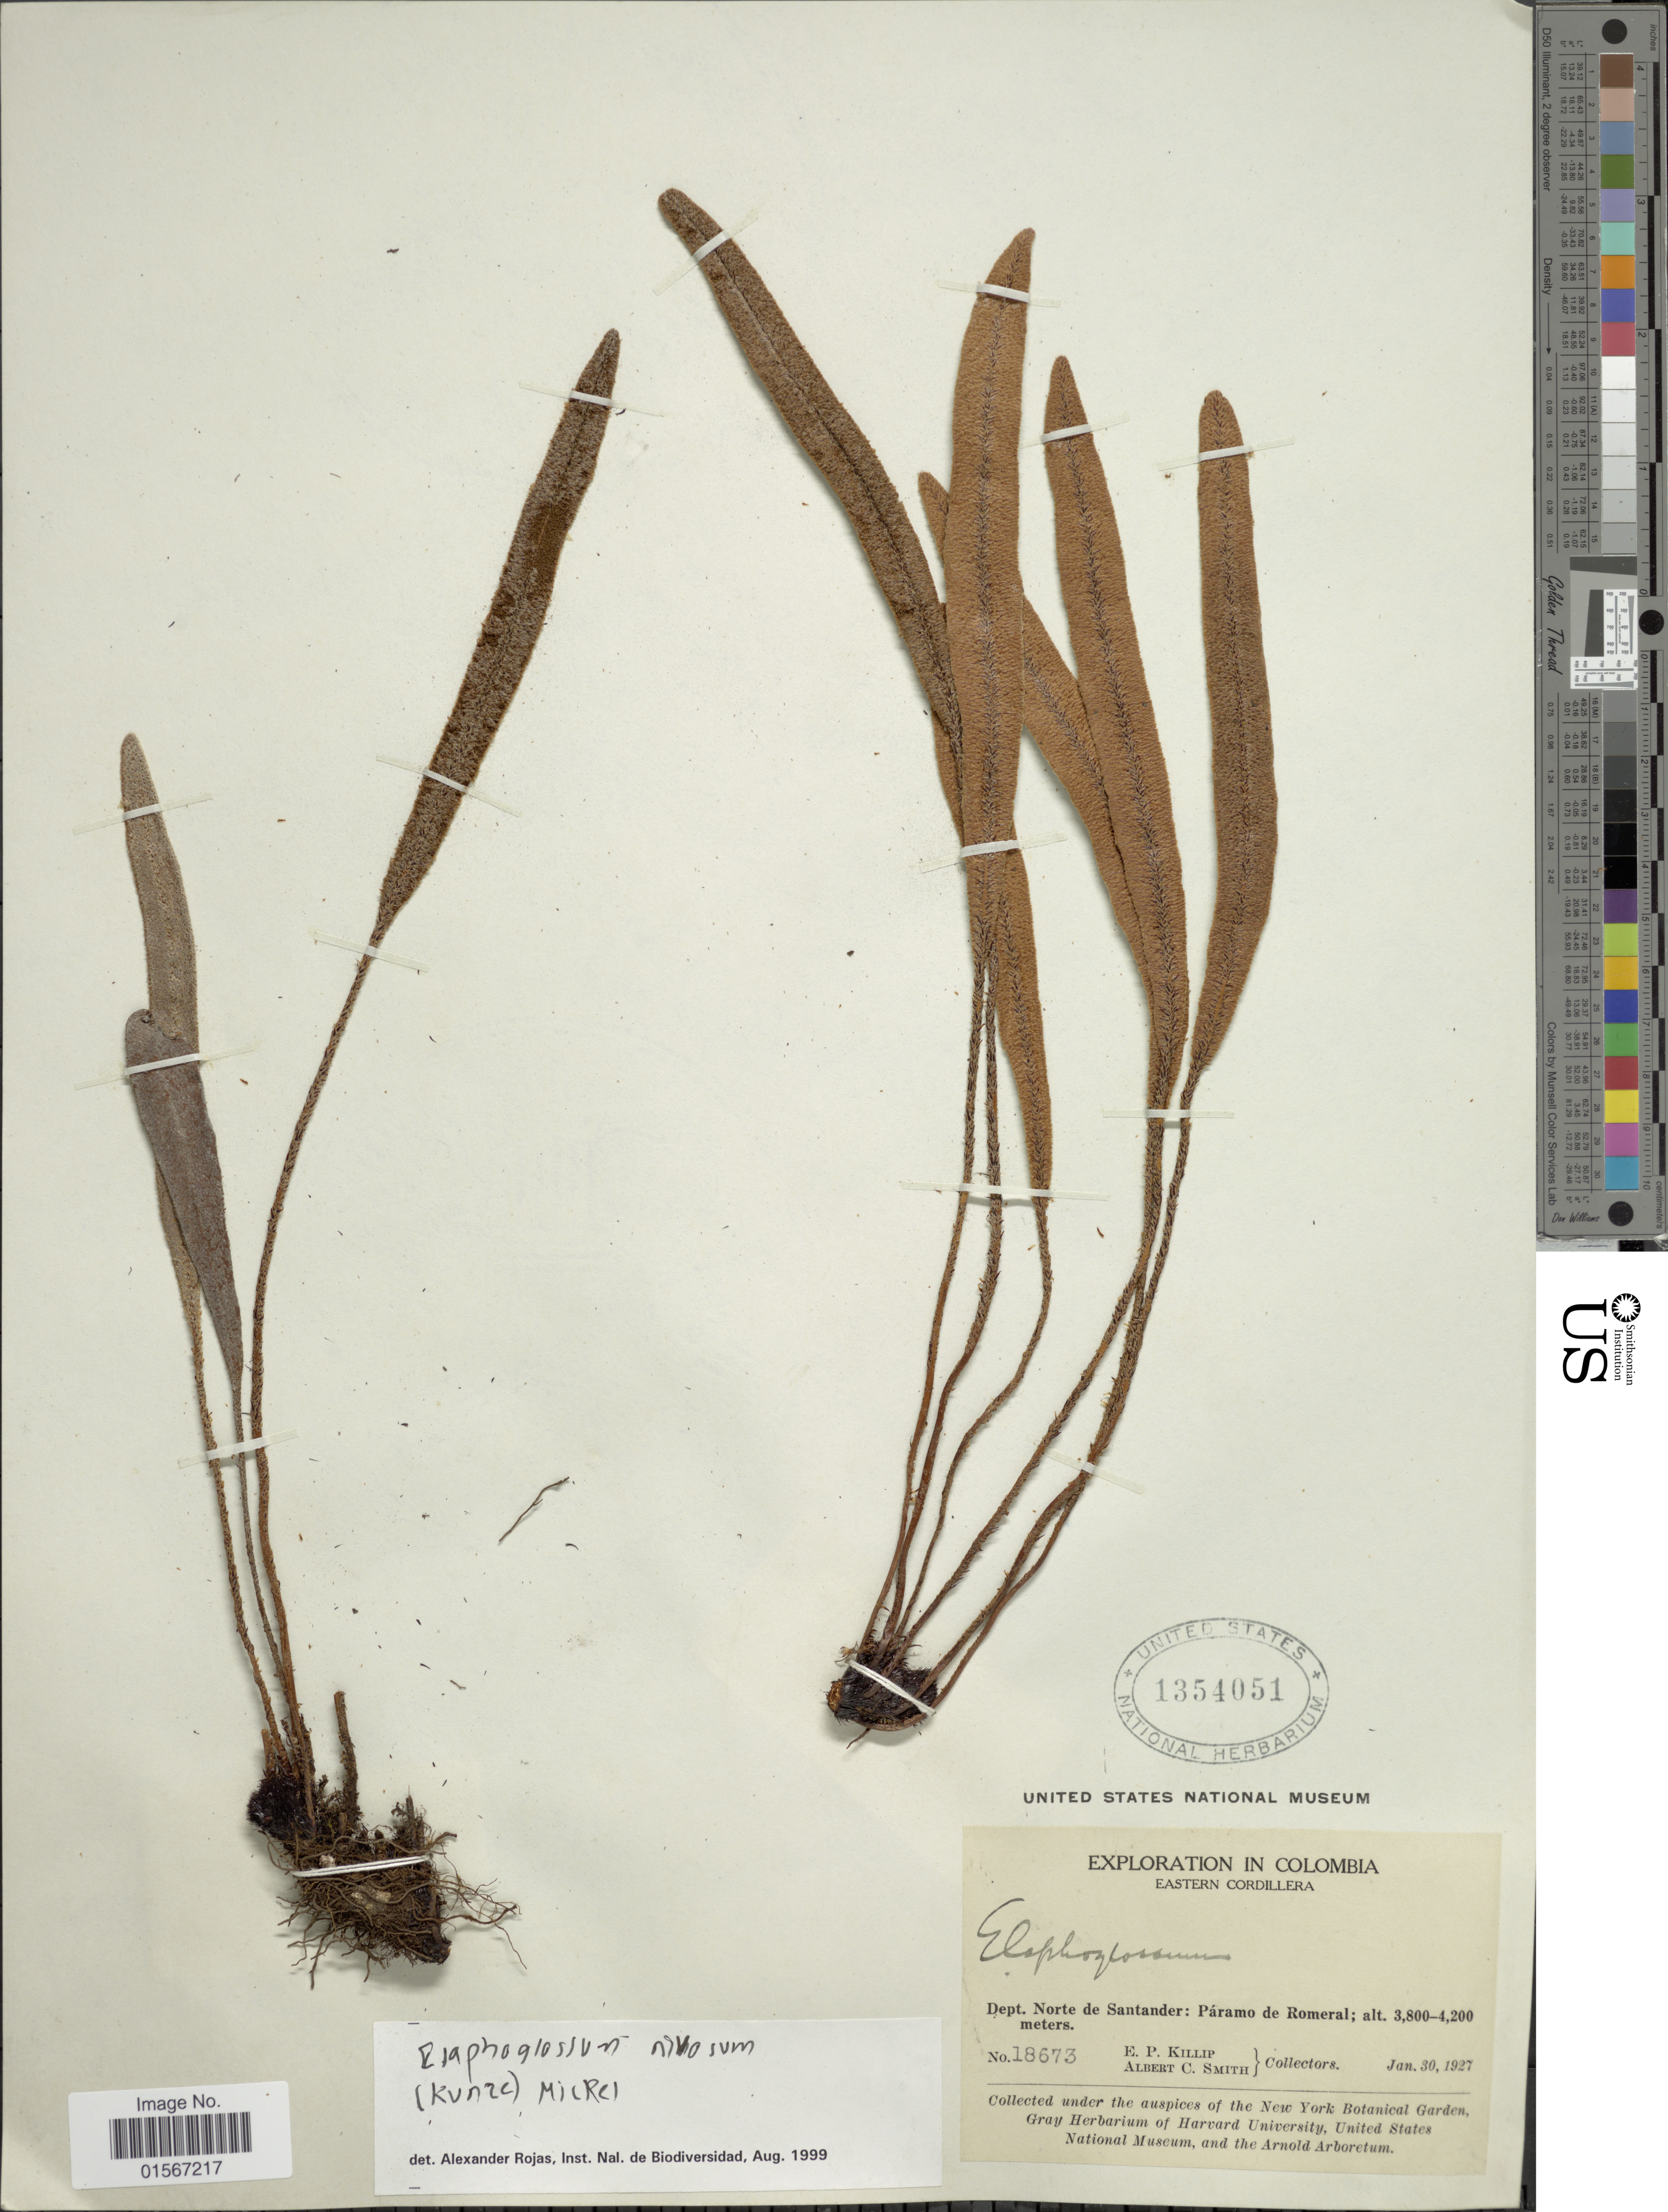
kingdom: Plantae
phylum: Tracheophyta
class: Polypodiopsida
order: Polypodiales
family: Dryopteridaceae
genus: Elaphoglossum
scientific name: Elaphoglossum nivosum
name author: (Kunze) Mickel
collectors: E. P. Killip & A. C. Smith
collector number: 18673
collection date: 1927-01-30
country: Colombia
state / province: Norte de Santander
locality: Colombia, Eastern Cordillera, Dept. Norte de Santander: Páramo de Romeral.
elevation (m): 3800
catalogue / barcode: US 1354051